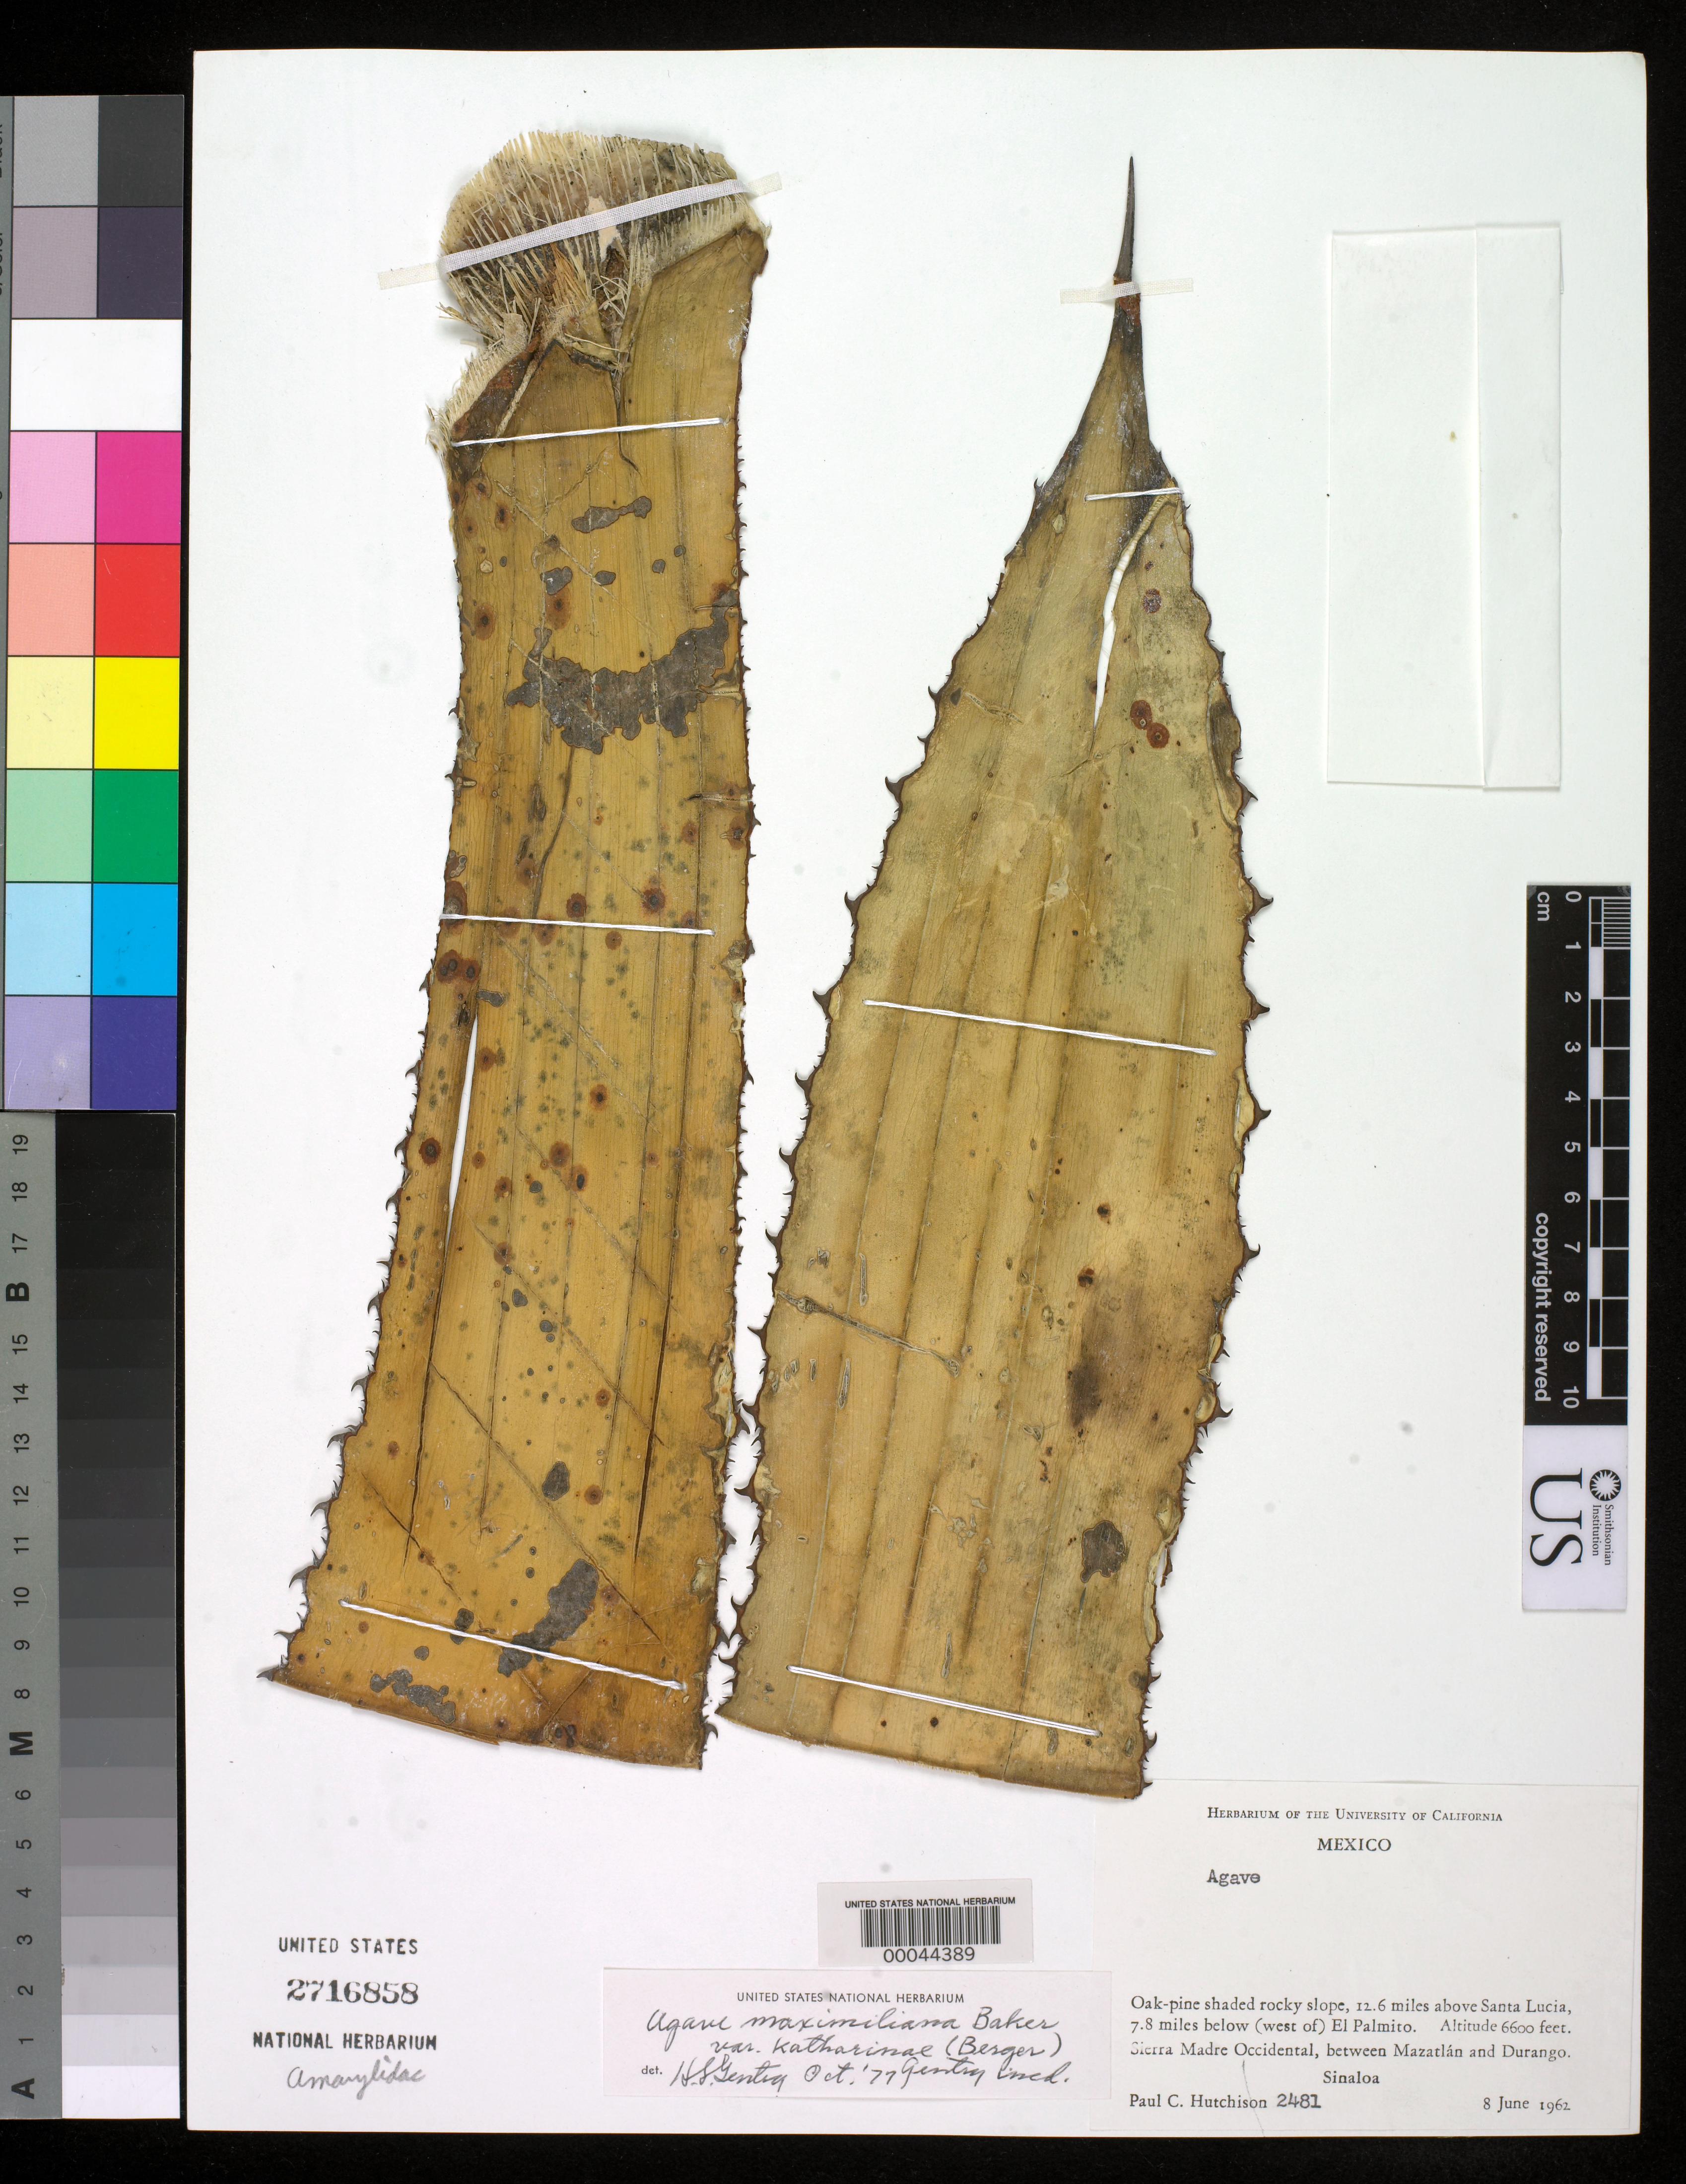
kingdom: Plantae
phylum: Tracheophyta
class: Liliopsida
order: Asparagales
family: Asparagaceae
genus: Agave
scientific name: Agave maximiliana var. katherinae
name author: (A. Berger) Gentry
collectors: P. C. Hutchison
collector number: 2481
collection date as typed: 08 Jun 1962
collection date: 1962-06-08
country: Mexico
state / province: Sinaloa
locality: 12.6 mi above Santa Lucia, 7.8 mi below (W of) El Palmito Sierra Madre Occidental, between Mazatlan and Durango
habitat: Oak-pine shaded rocky slope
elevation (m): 2012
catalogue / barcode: US 2716858